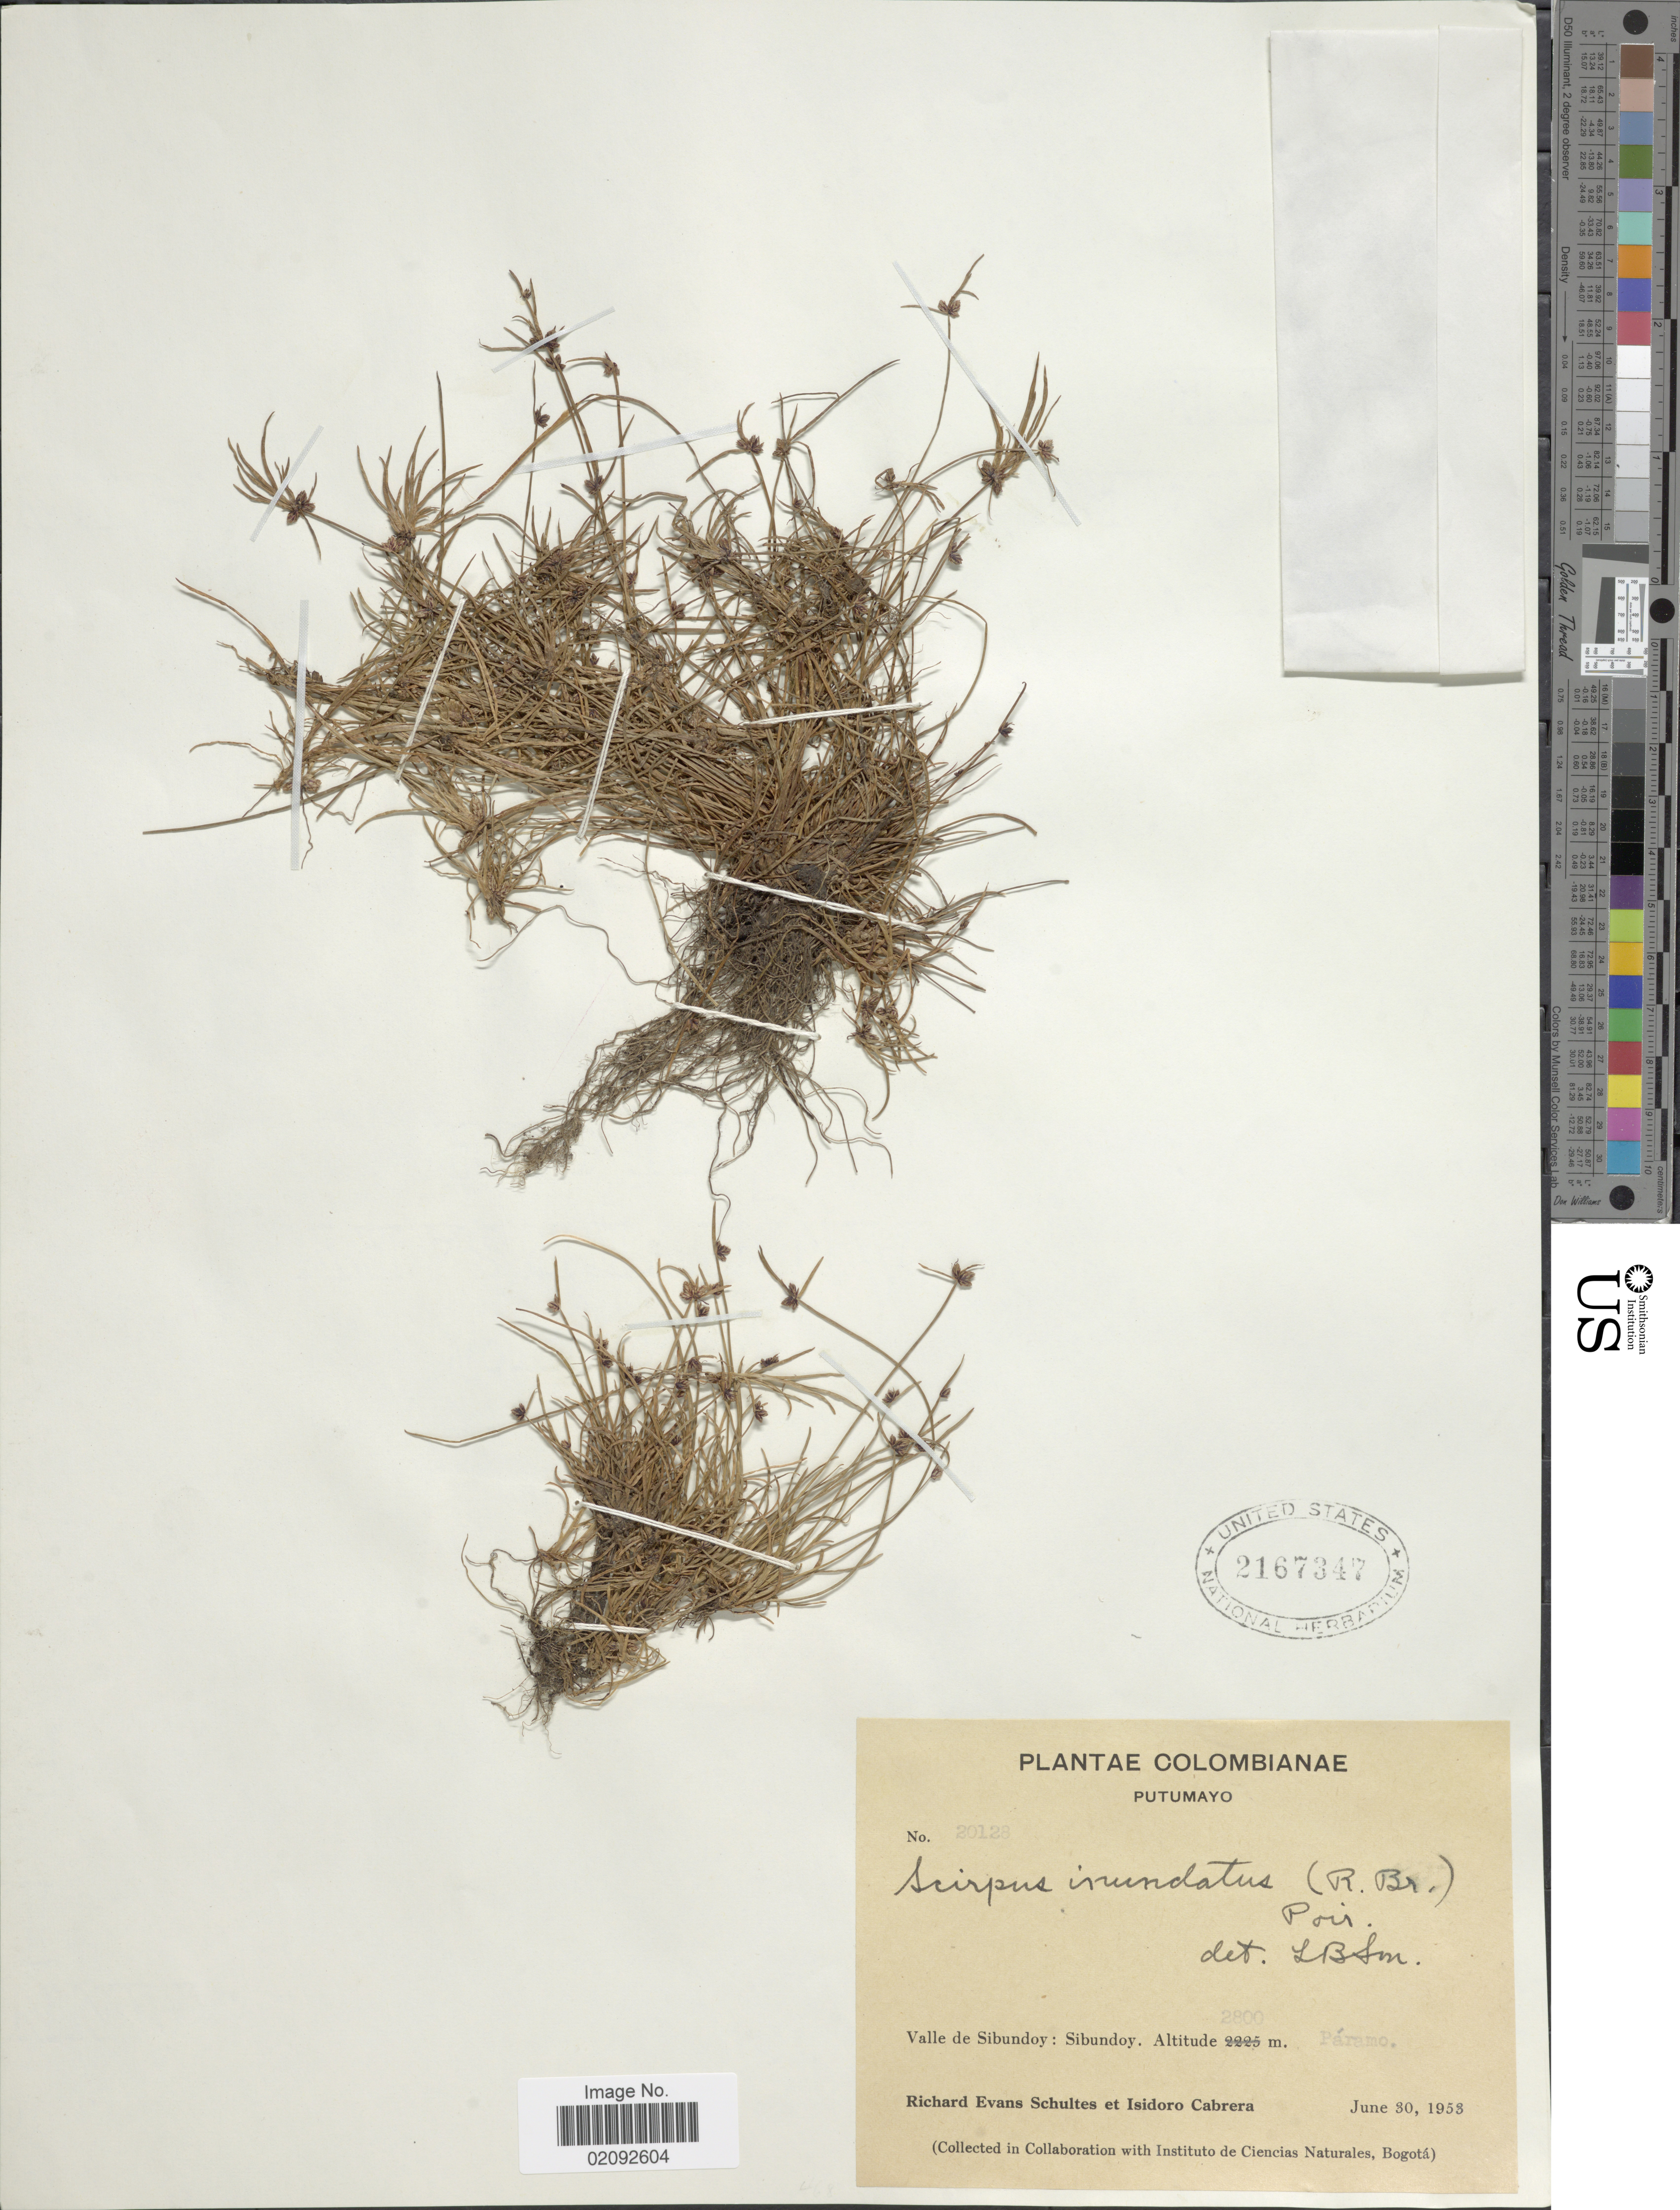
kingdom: Plantae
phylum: Tracheophyta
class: Liliopsida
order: Poales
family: Cyperaceae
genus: Isolepis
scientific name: Isolepis nigricans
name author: Kunth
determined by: Strong, Mark T., (BOT), Smithsonian Institution - National Museum of Natural History (UNITED STATES)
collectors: R. E. Schultes & I. Cabrera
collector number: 20128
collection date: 1958-06-30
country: Colombia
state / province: Putumayo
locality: Valle de Sibundoy: Sibundoy, Paramo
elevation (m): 2800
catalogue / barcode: US 2167347